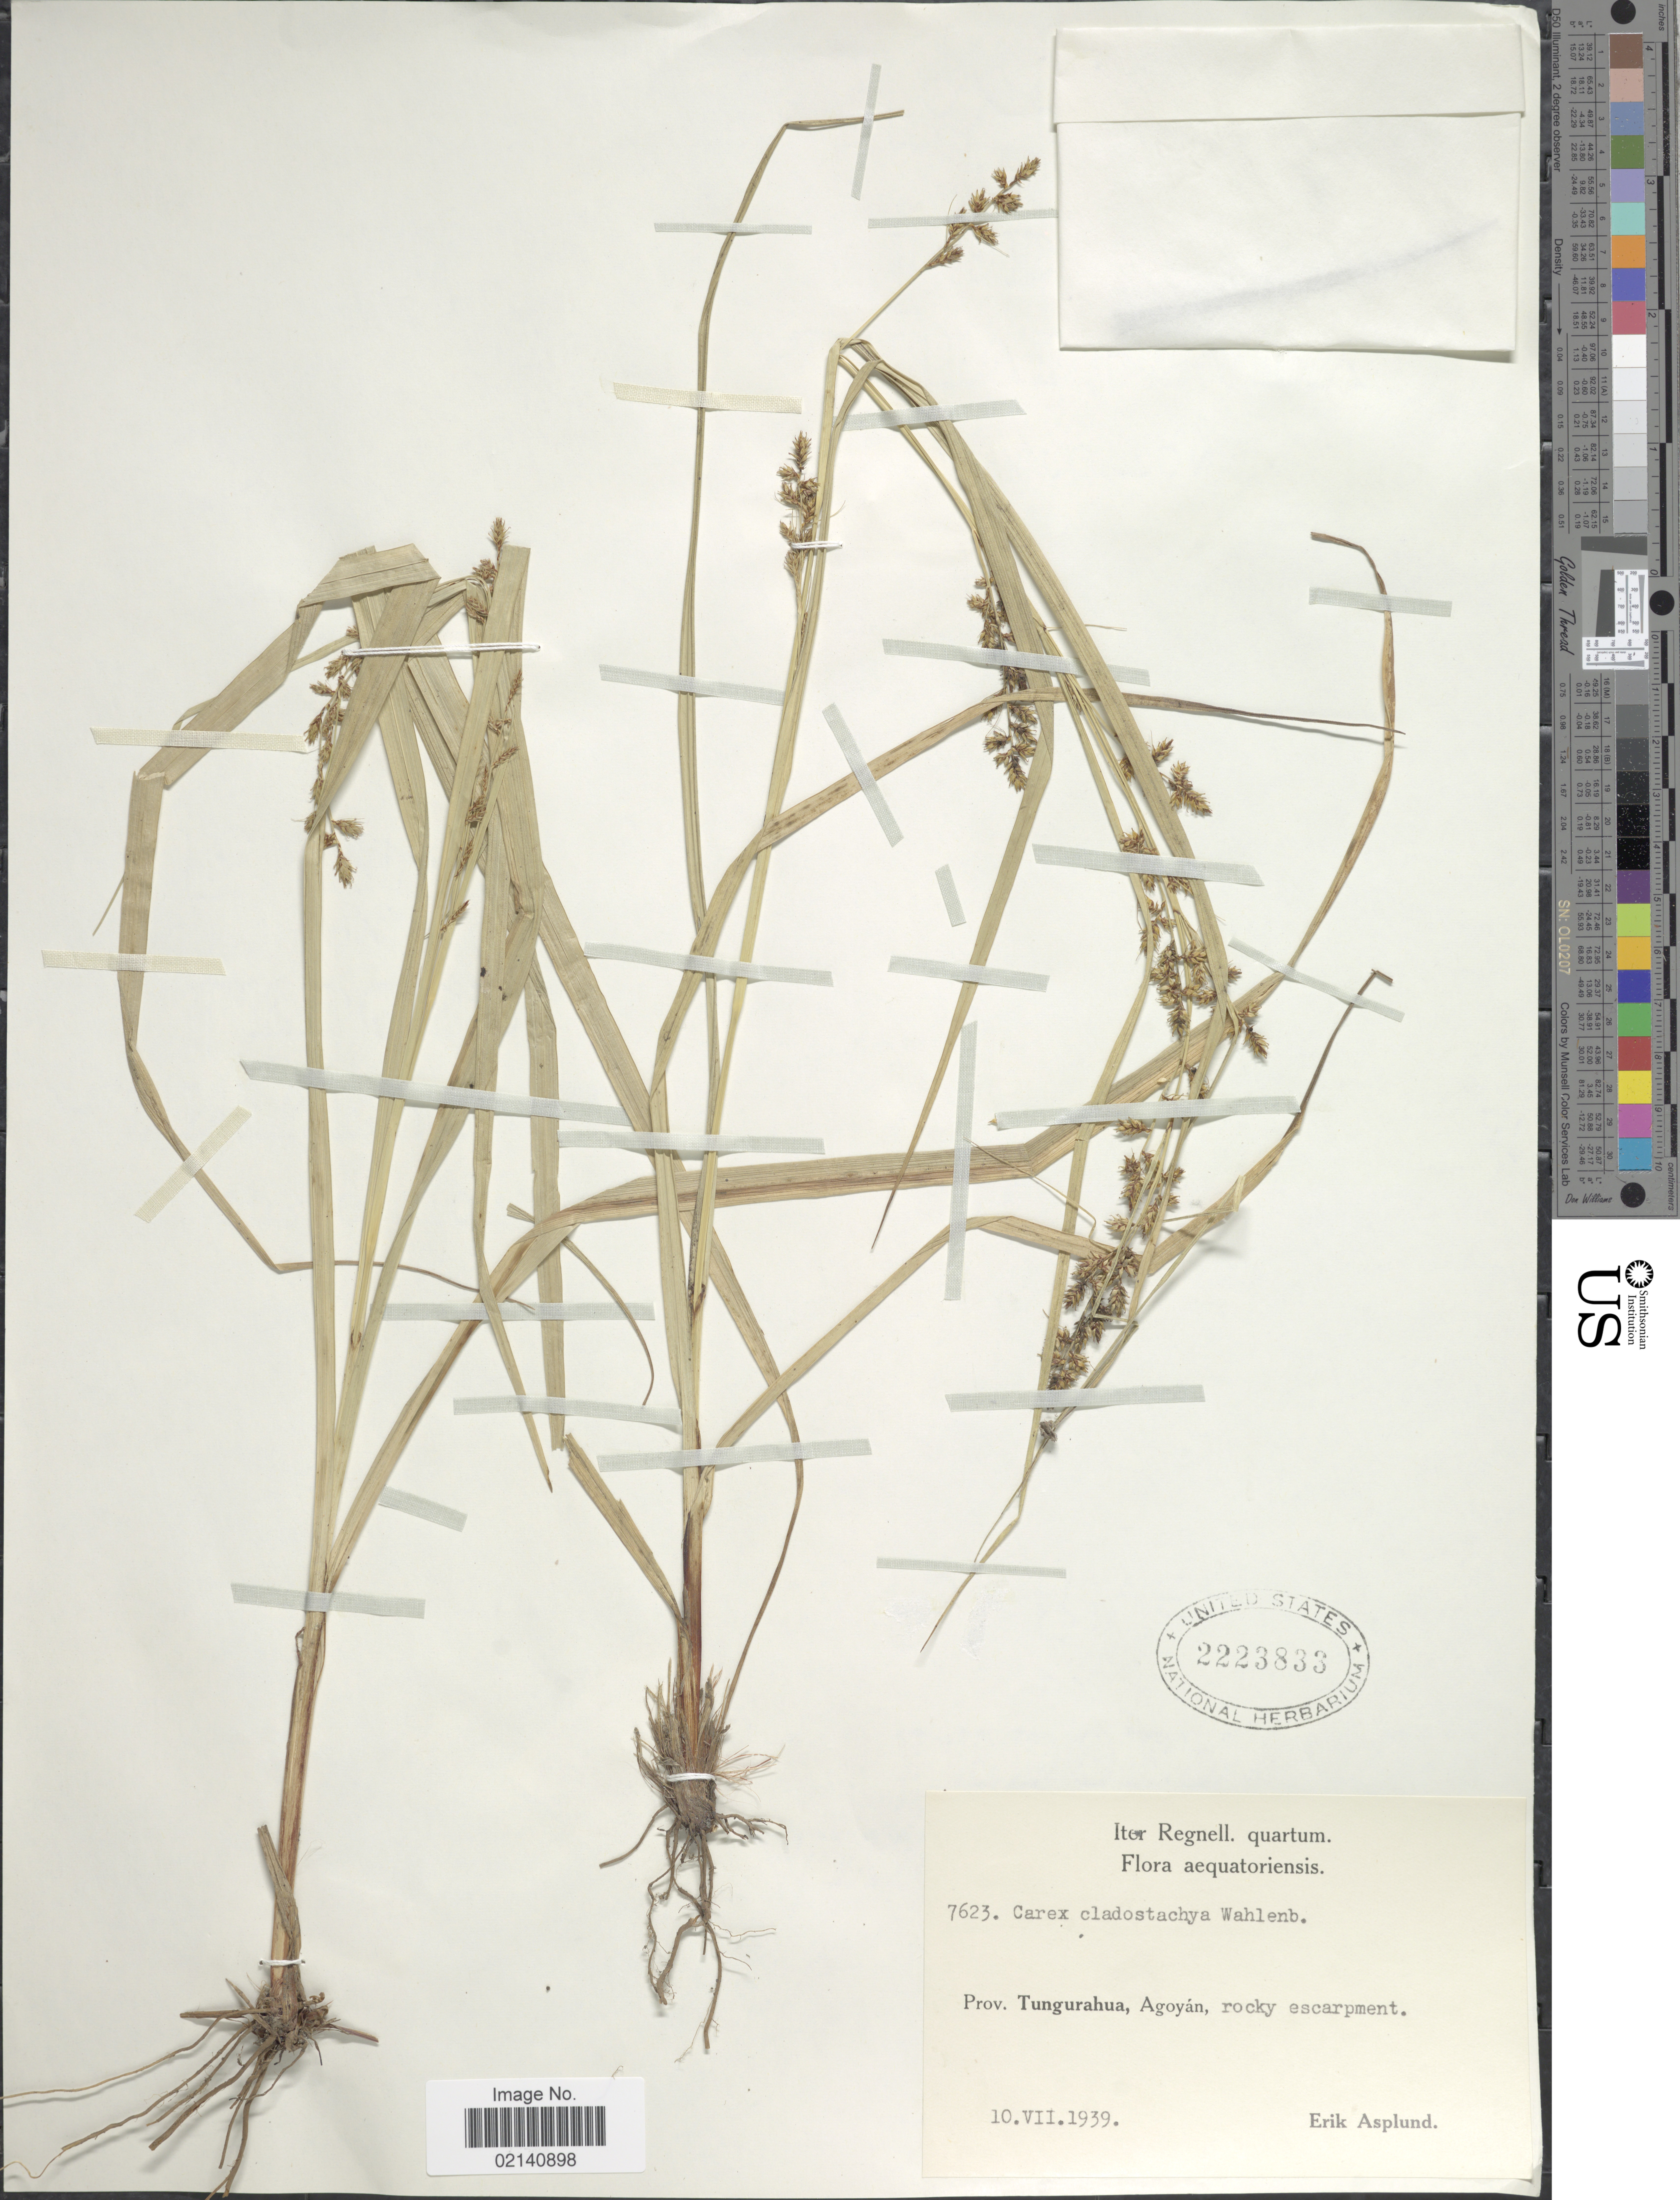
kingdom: Plantae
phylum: Tracheophyta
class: Liliopsida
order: Poales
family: Cyperaceae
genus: Carex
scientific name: Carex polystachya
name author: Sw. ex Wahlenb.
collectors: E. Asplund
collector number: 7623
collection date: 1939-07-10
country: Ecuador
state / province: Tungurahua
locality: Agoyan, rocky escarpment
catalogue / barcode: US 2223833